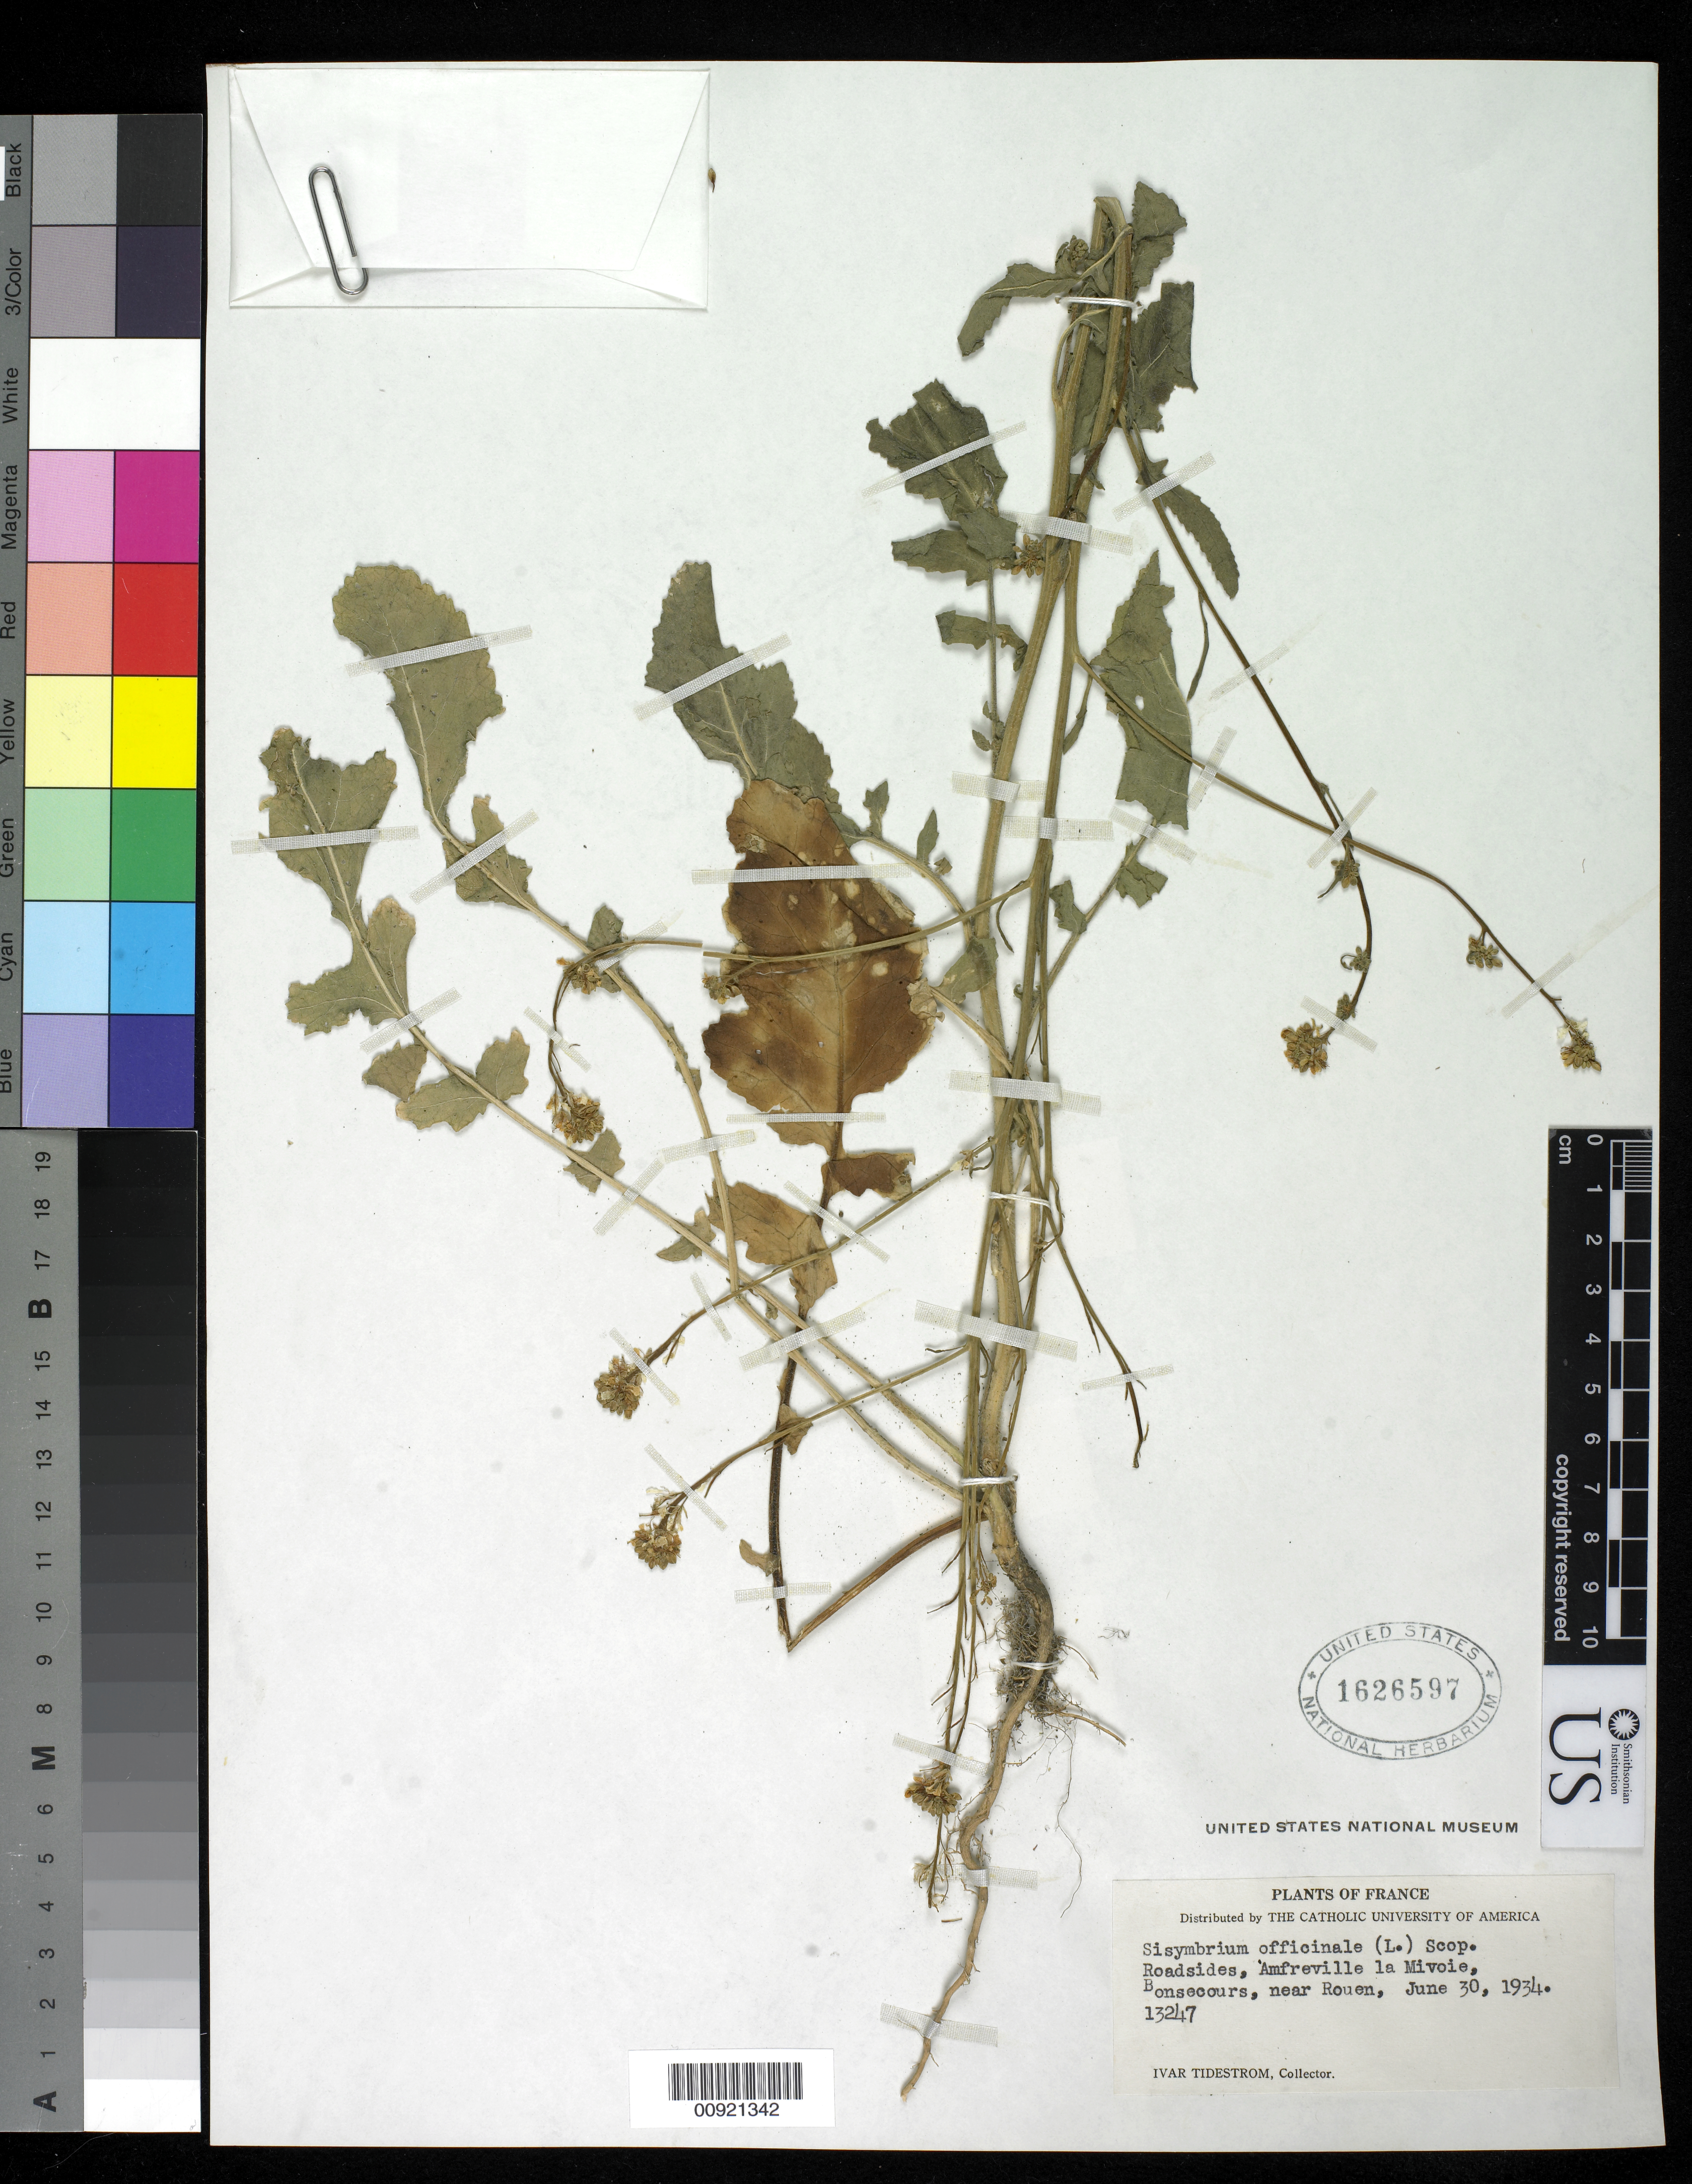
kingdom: Plantae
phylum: Tracheophyta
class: Magnoliopsida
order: Brassicales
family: Brassicaceae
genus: Sisymbrium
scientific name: Sisymbrium officinale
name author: (L.) Scop.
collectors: I. F. Tidestrom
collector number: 13247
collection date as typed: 30 Jun 1934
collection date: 1934-06-30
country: France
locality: Roadsides, Amferville la Mivoie, Bonsecours, near rouen, June 30, 1934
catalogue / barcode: US 1626597